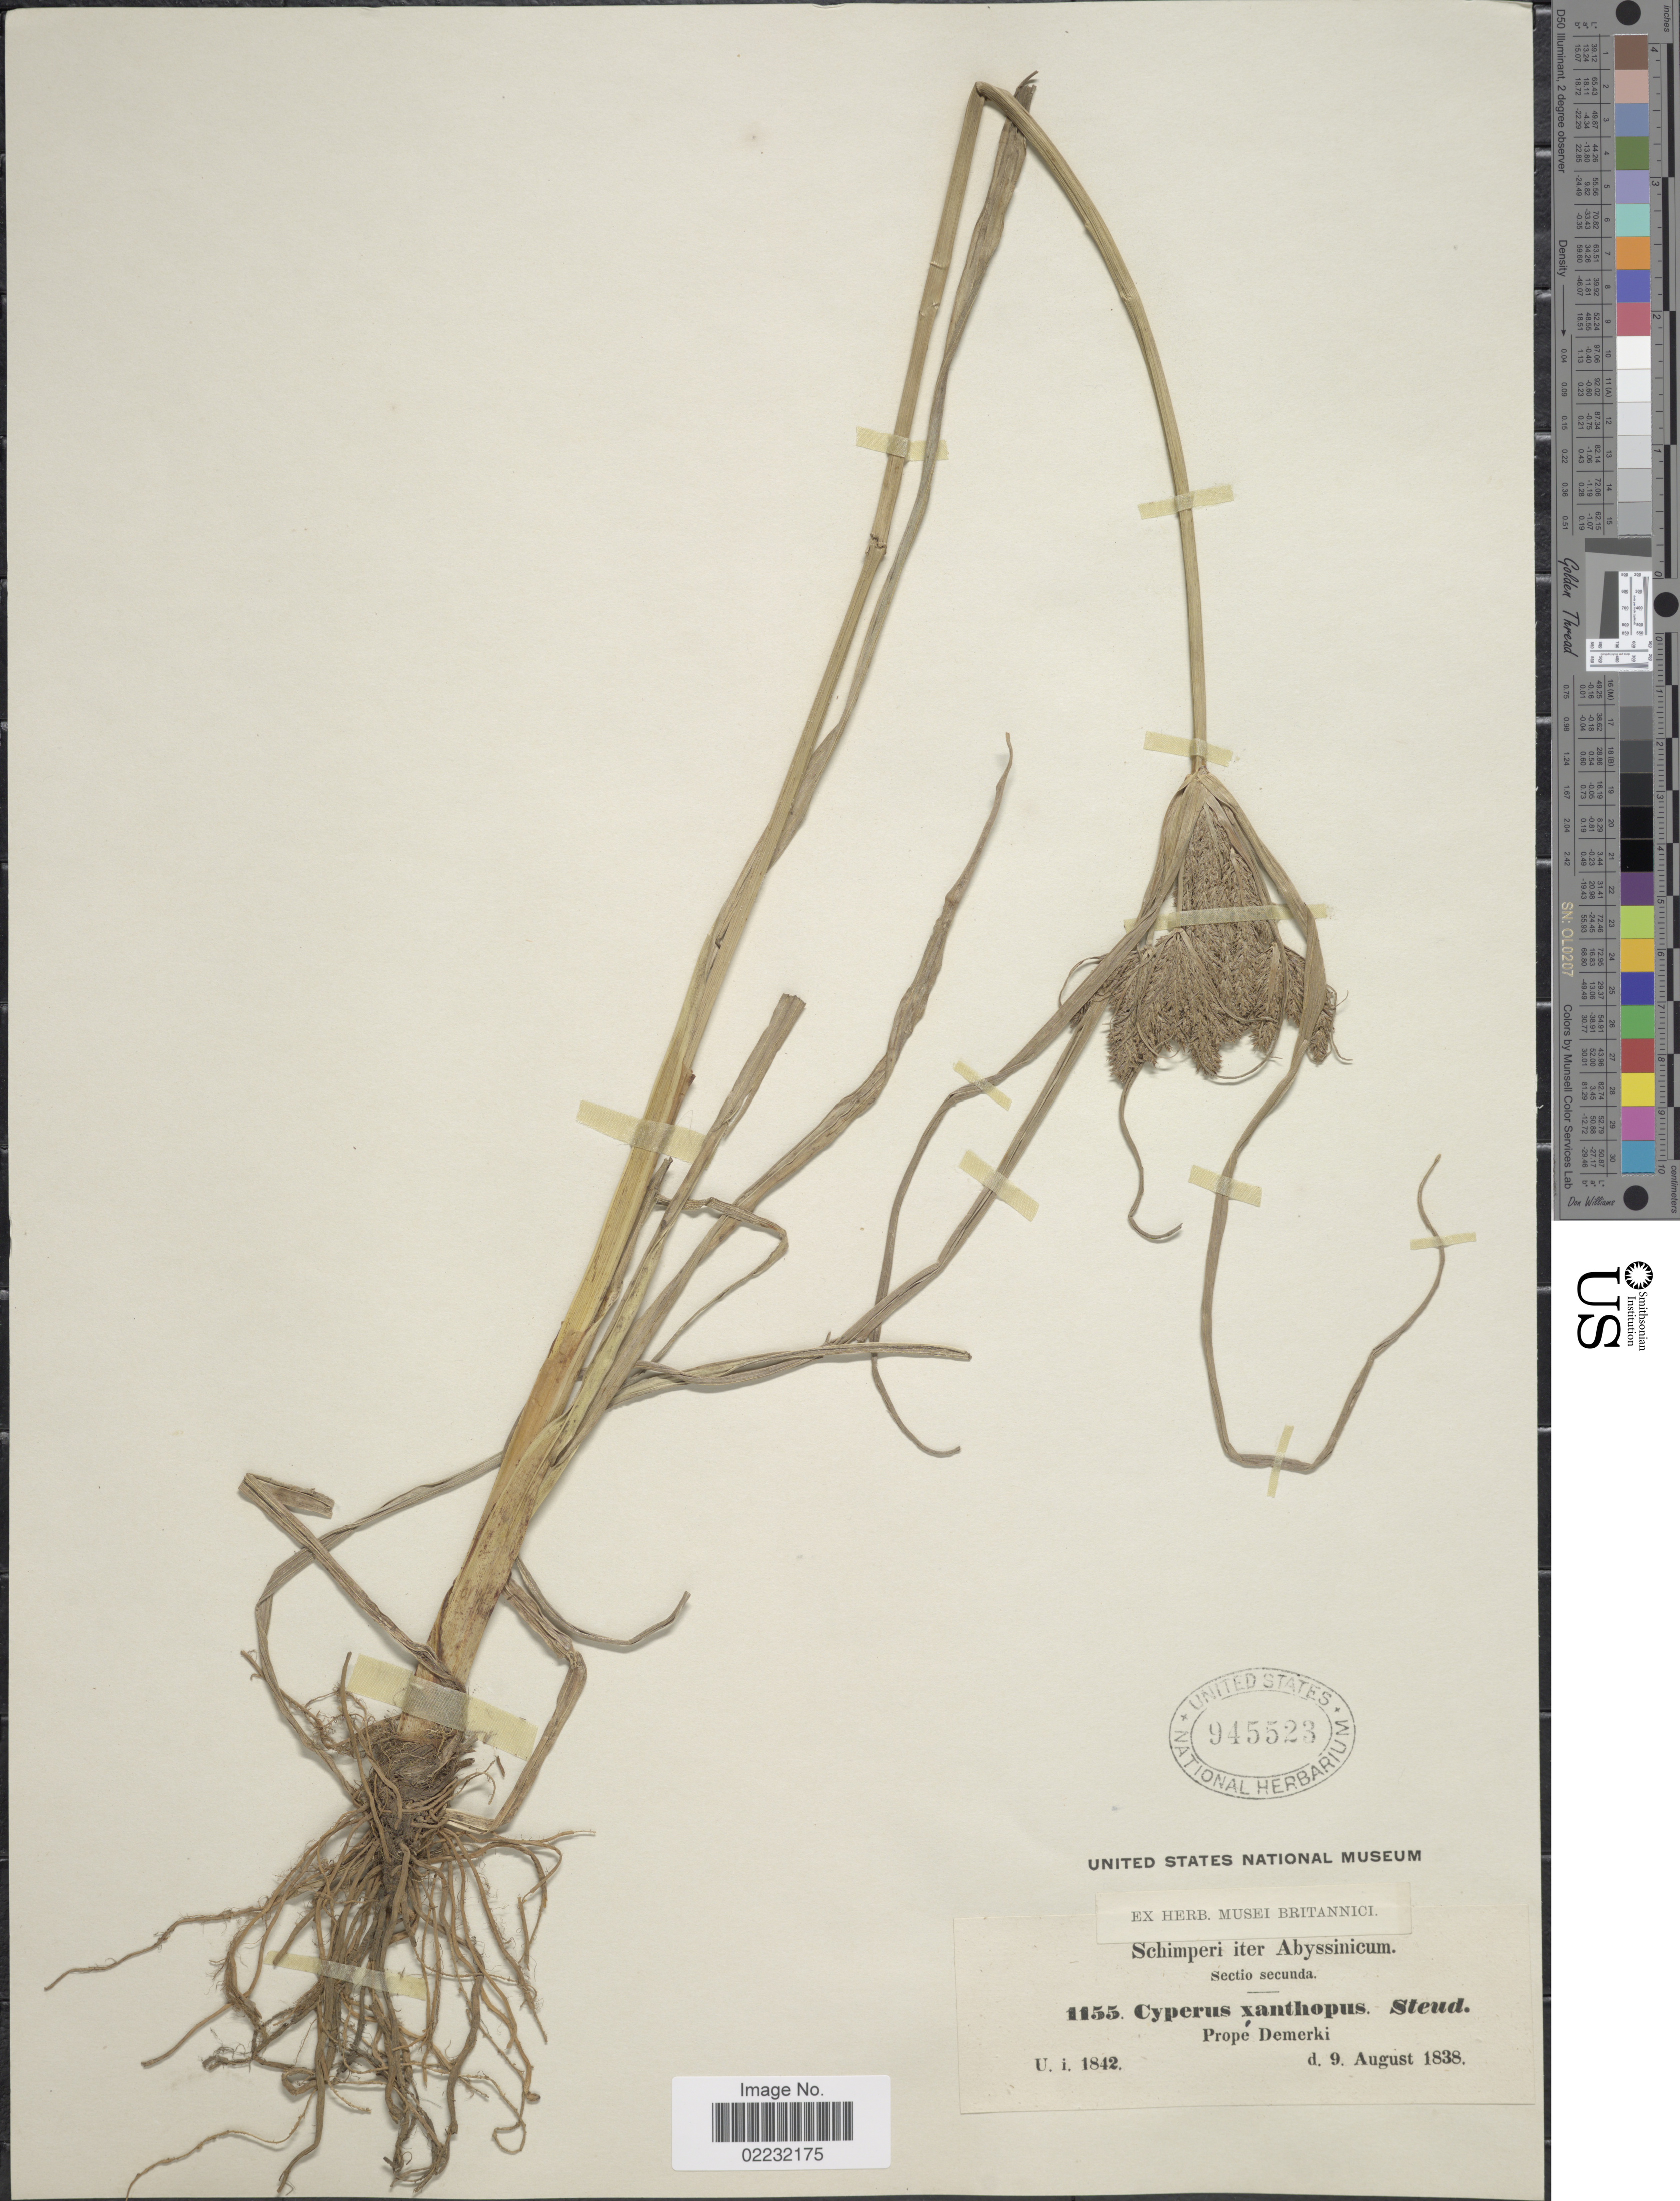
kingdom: Plantae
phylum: Tracheophyta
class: Liliopsida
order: Poales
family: Cyperaceae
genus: Cyperus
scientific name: Cyperus xanthopus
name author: Steud.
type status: Isosyntype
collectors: -. Schimper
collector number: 1155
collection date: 1838-08-09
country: Eritrea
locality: Abussinicum, prope Demerki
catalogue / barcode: US 945523